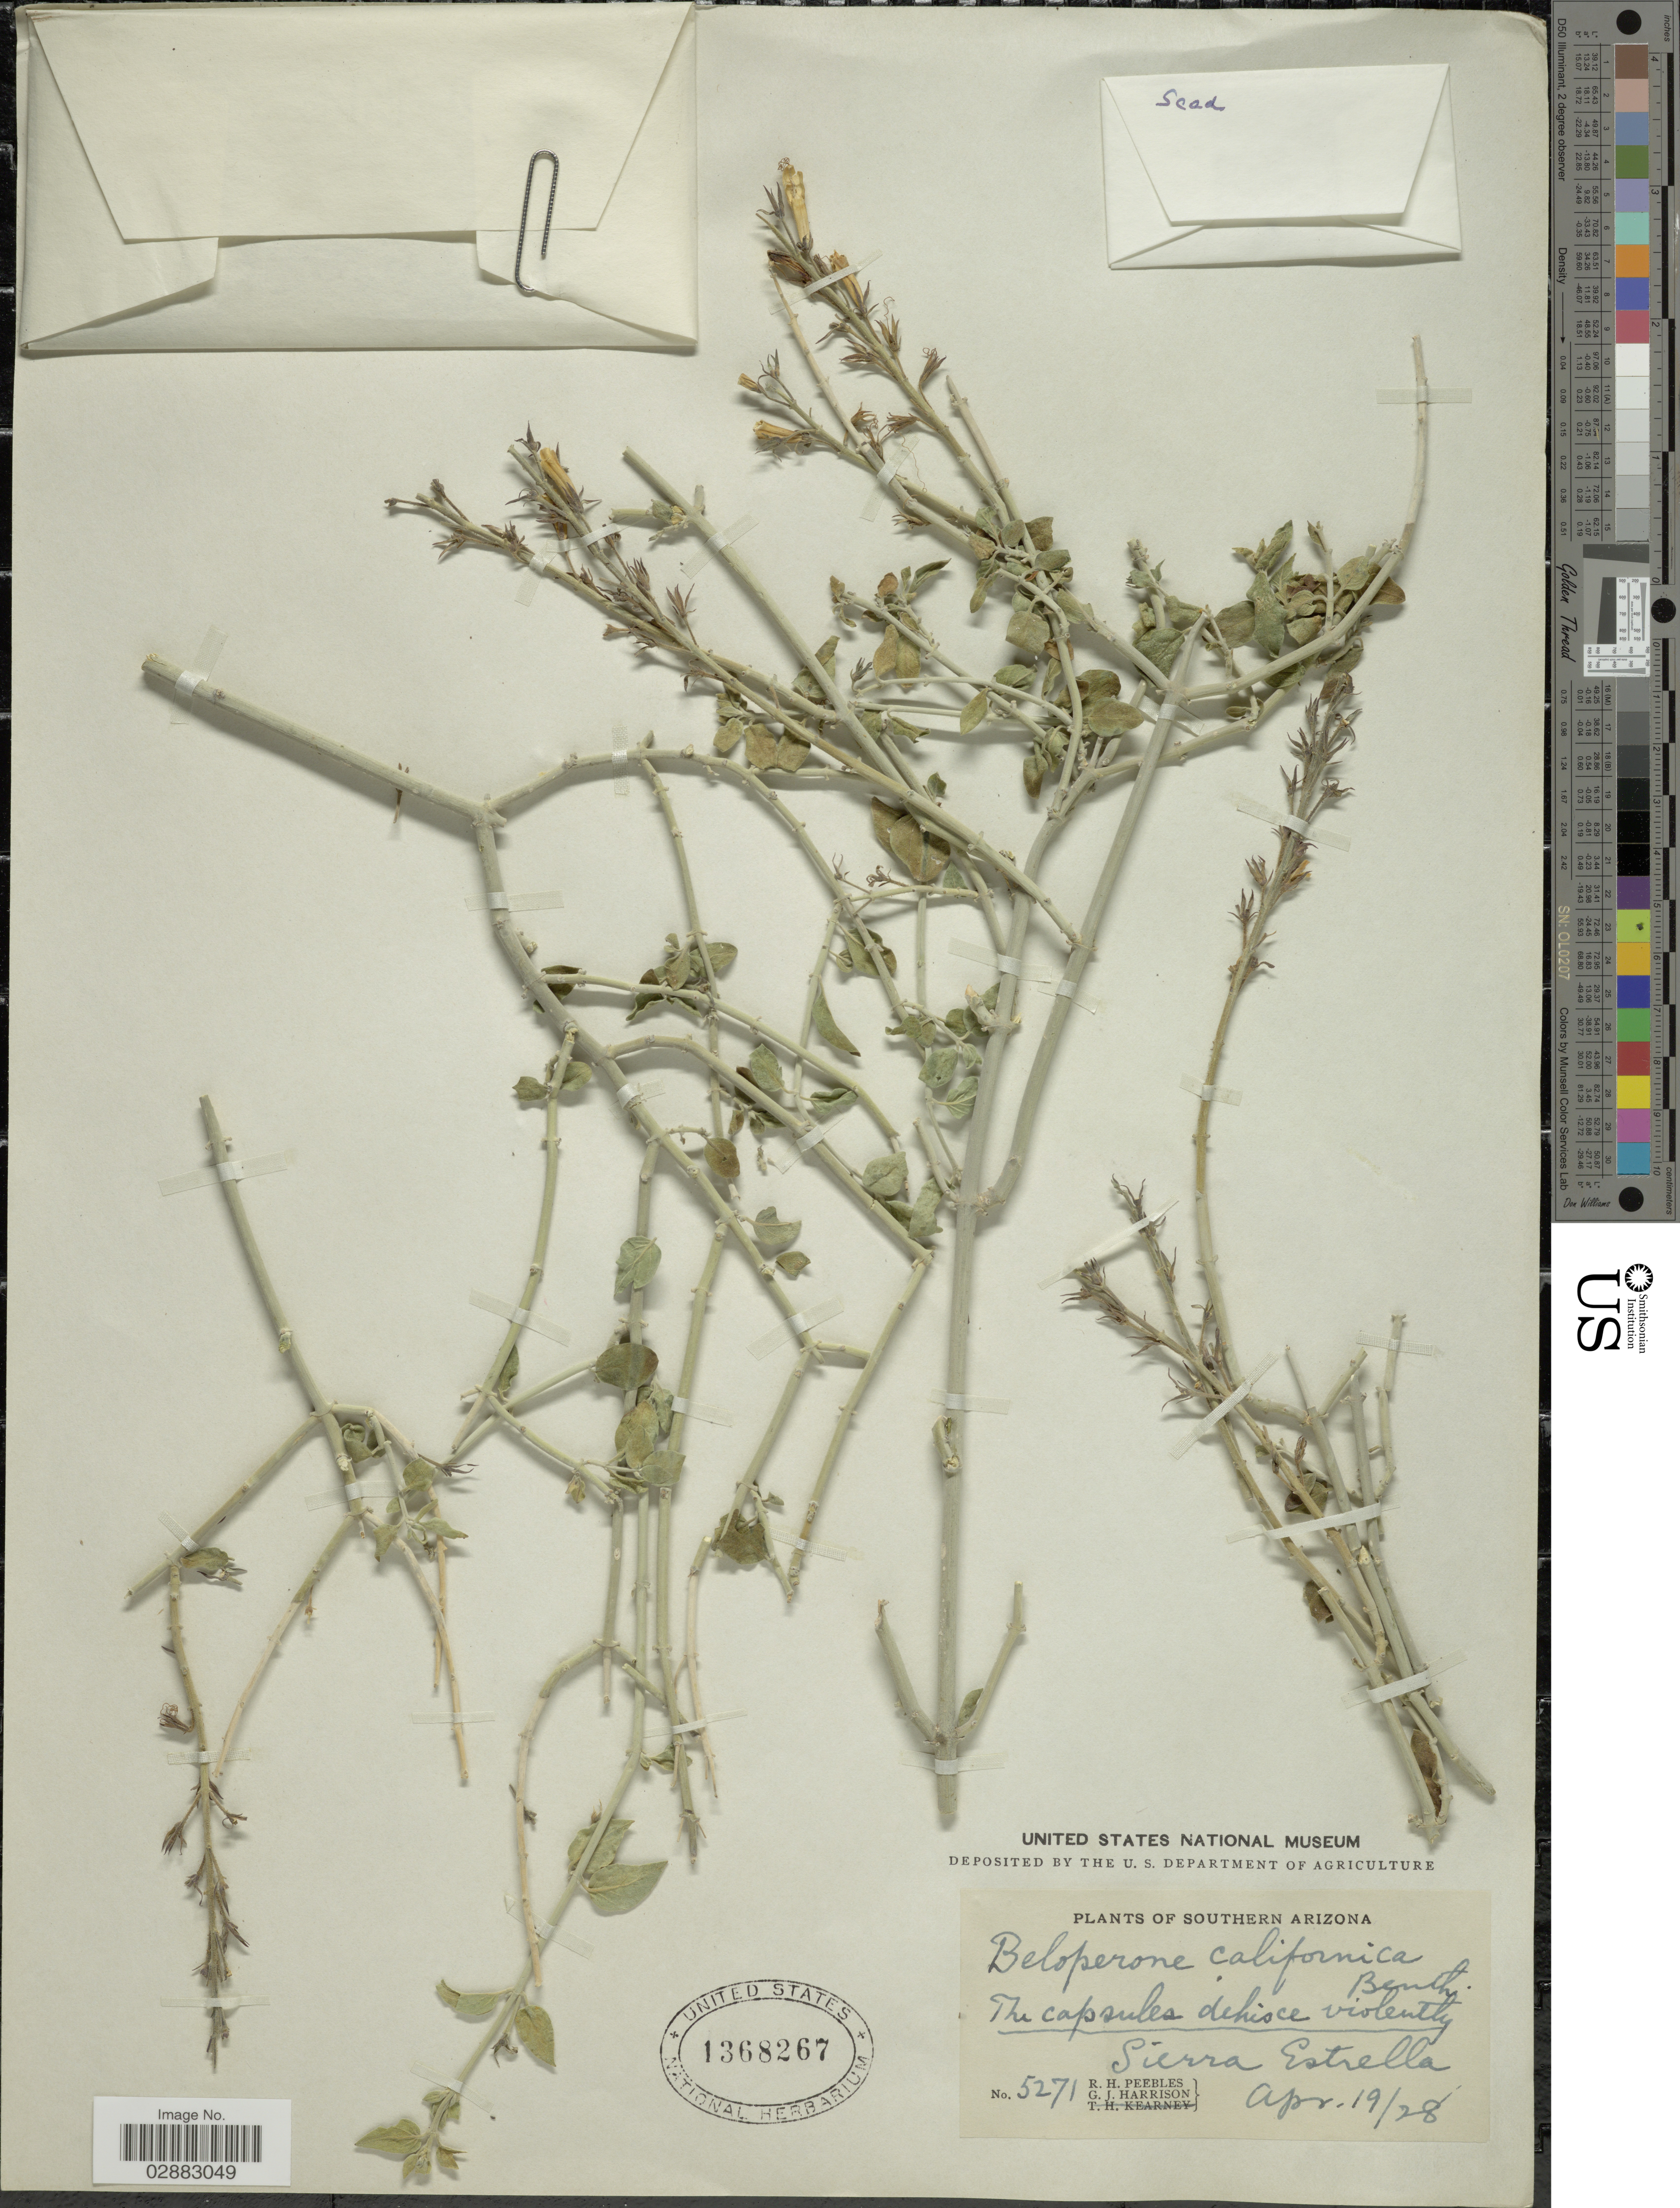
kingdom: Plantae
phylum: Tracheophyta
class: Magnoliopsida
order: Lamiales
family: Acanthaceae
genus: Beloperone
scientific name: Beloperone californica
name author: Benth.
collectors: R. H. Peebles & G. J. Harrison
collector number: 5271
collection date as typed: Transcribed d/m/y: 19/4/28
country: United States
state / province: Arizona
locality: Southern Arizona. Sierra Estrella.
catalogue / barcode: US 1368267